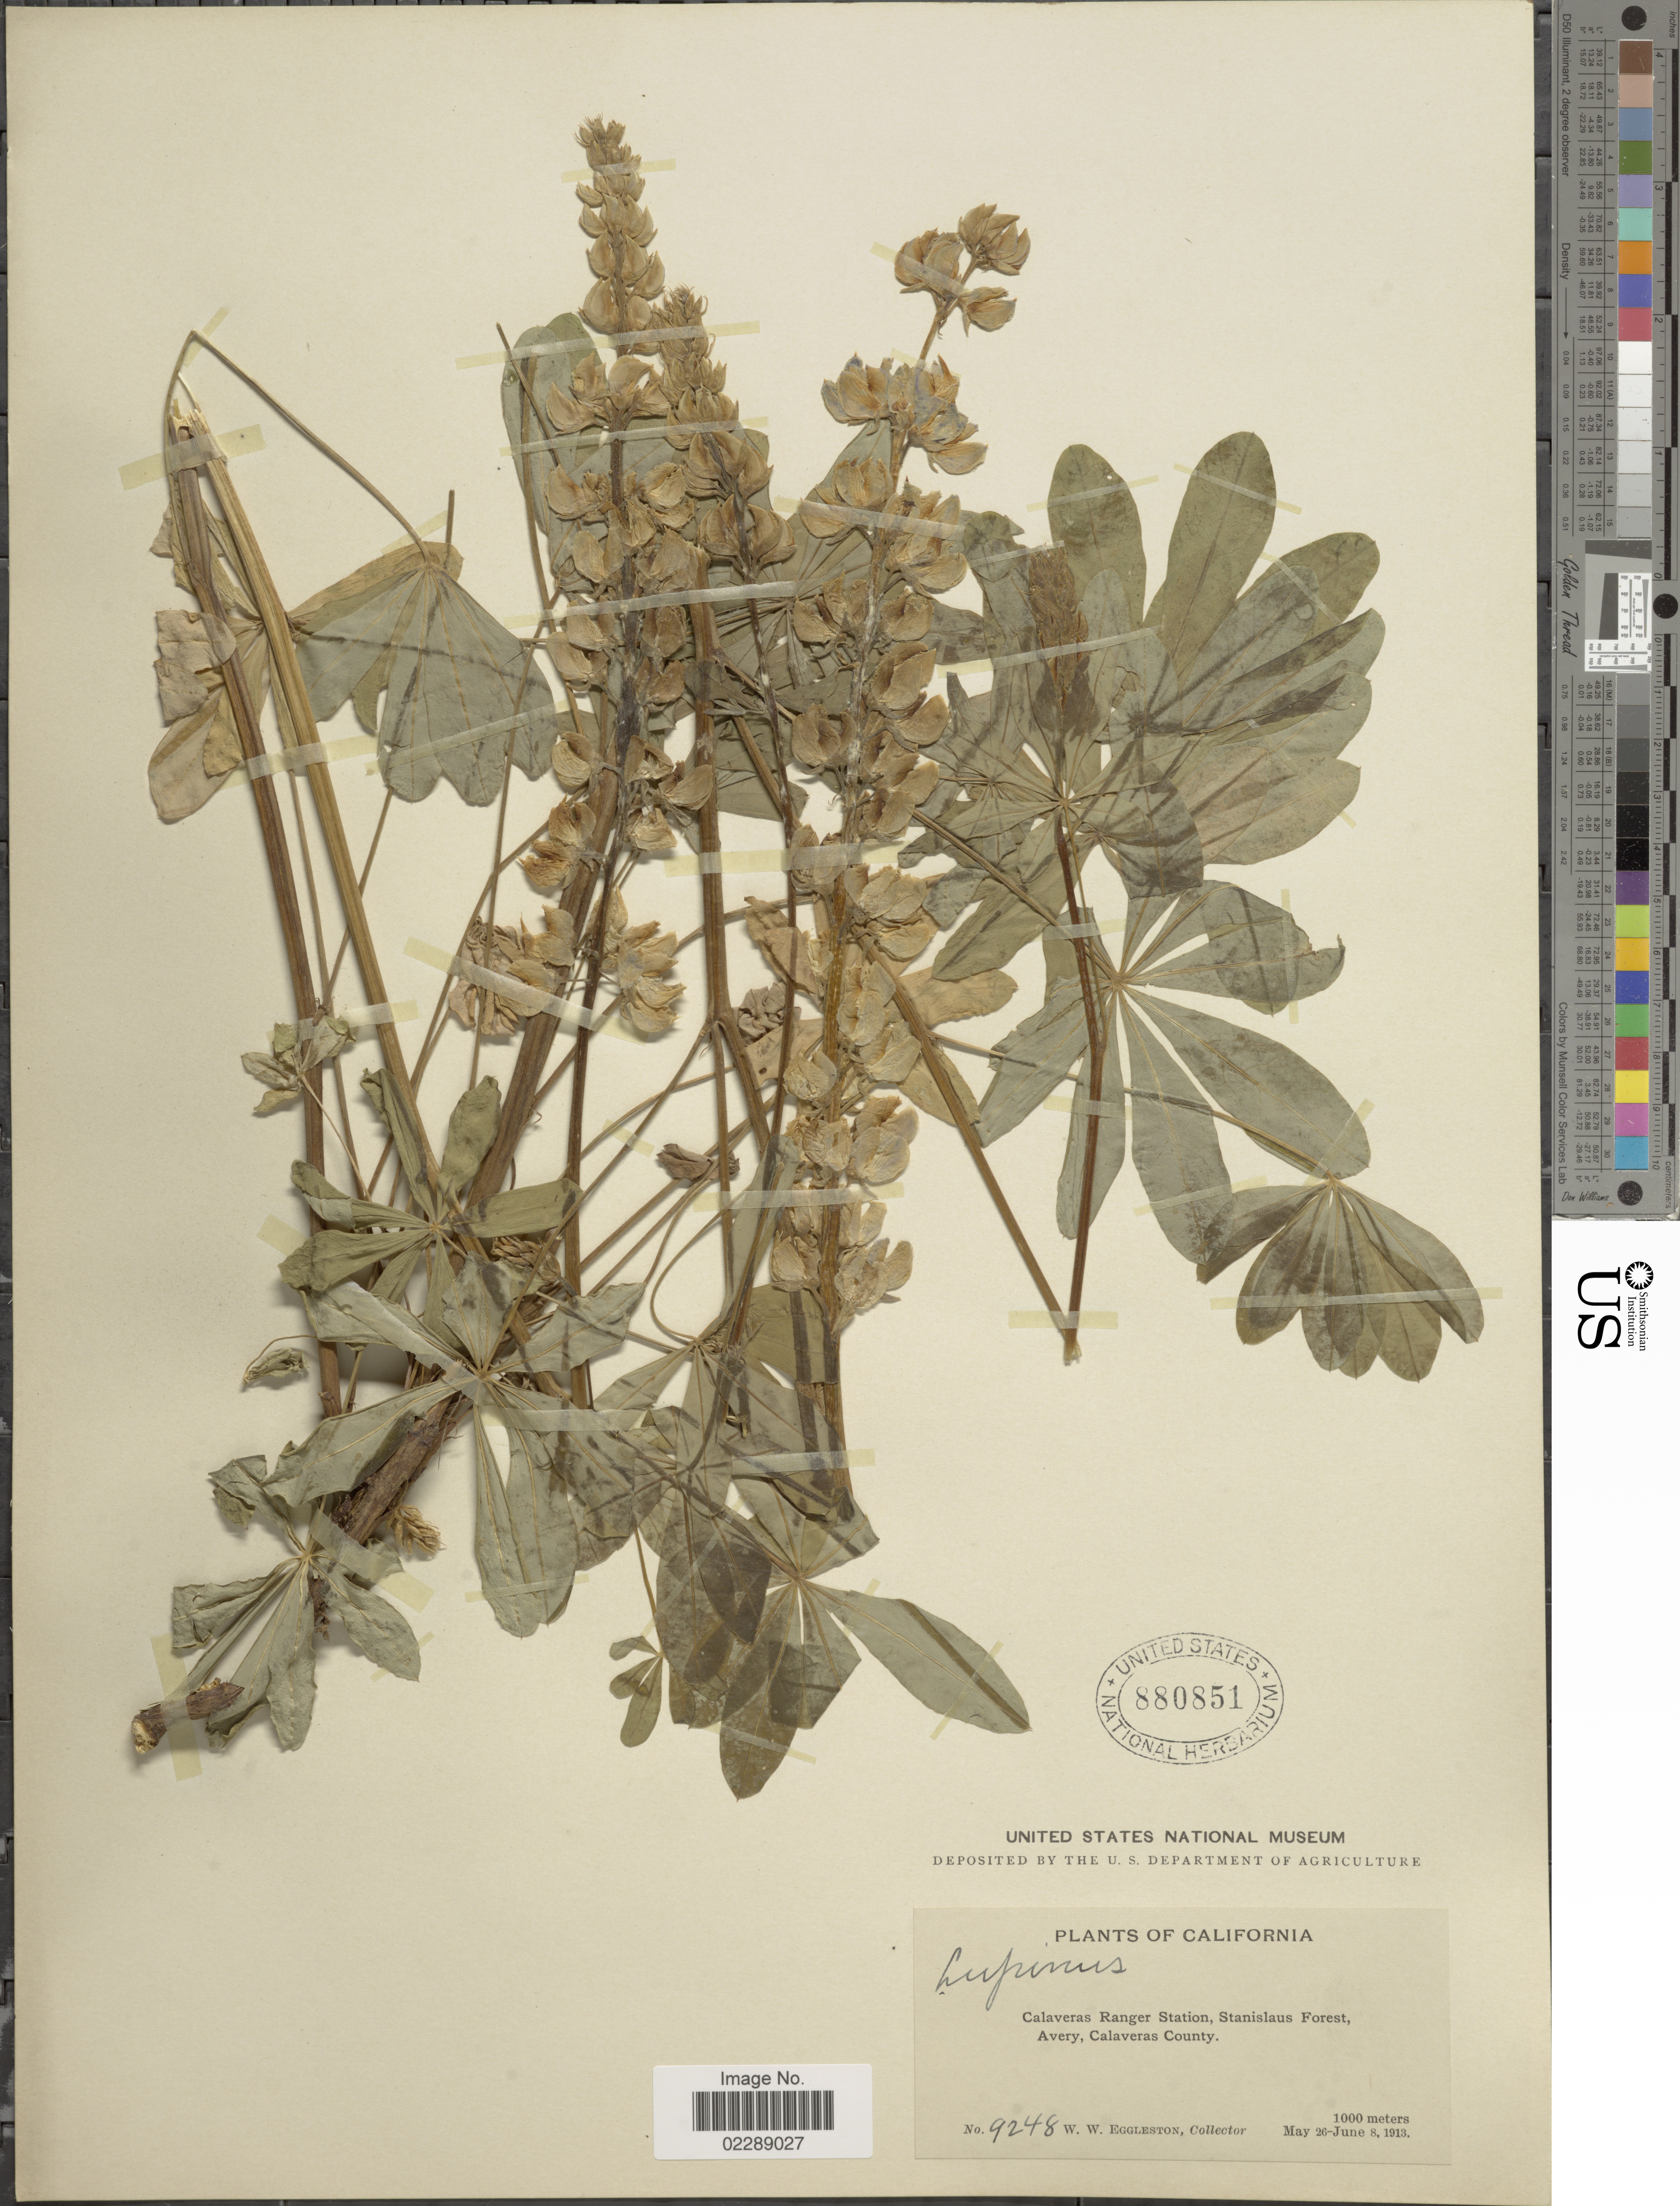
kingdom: Plantae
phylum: Tracheophyta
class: Magnoliopsida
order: Fabales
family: Fabaceae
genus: Lupinus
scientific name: Lupinus sp.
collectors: W. W. Eggleston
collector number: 9248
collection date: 1913-05-26/1913-06-08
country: United States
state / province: California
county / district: Calaveras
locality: Calaveras Ranger Station, Stanislaus Forest Avery, Calaveras County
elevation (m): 1000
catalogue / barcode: US 880851